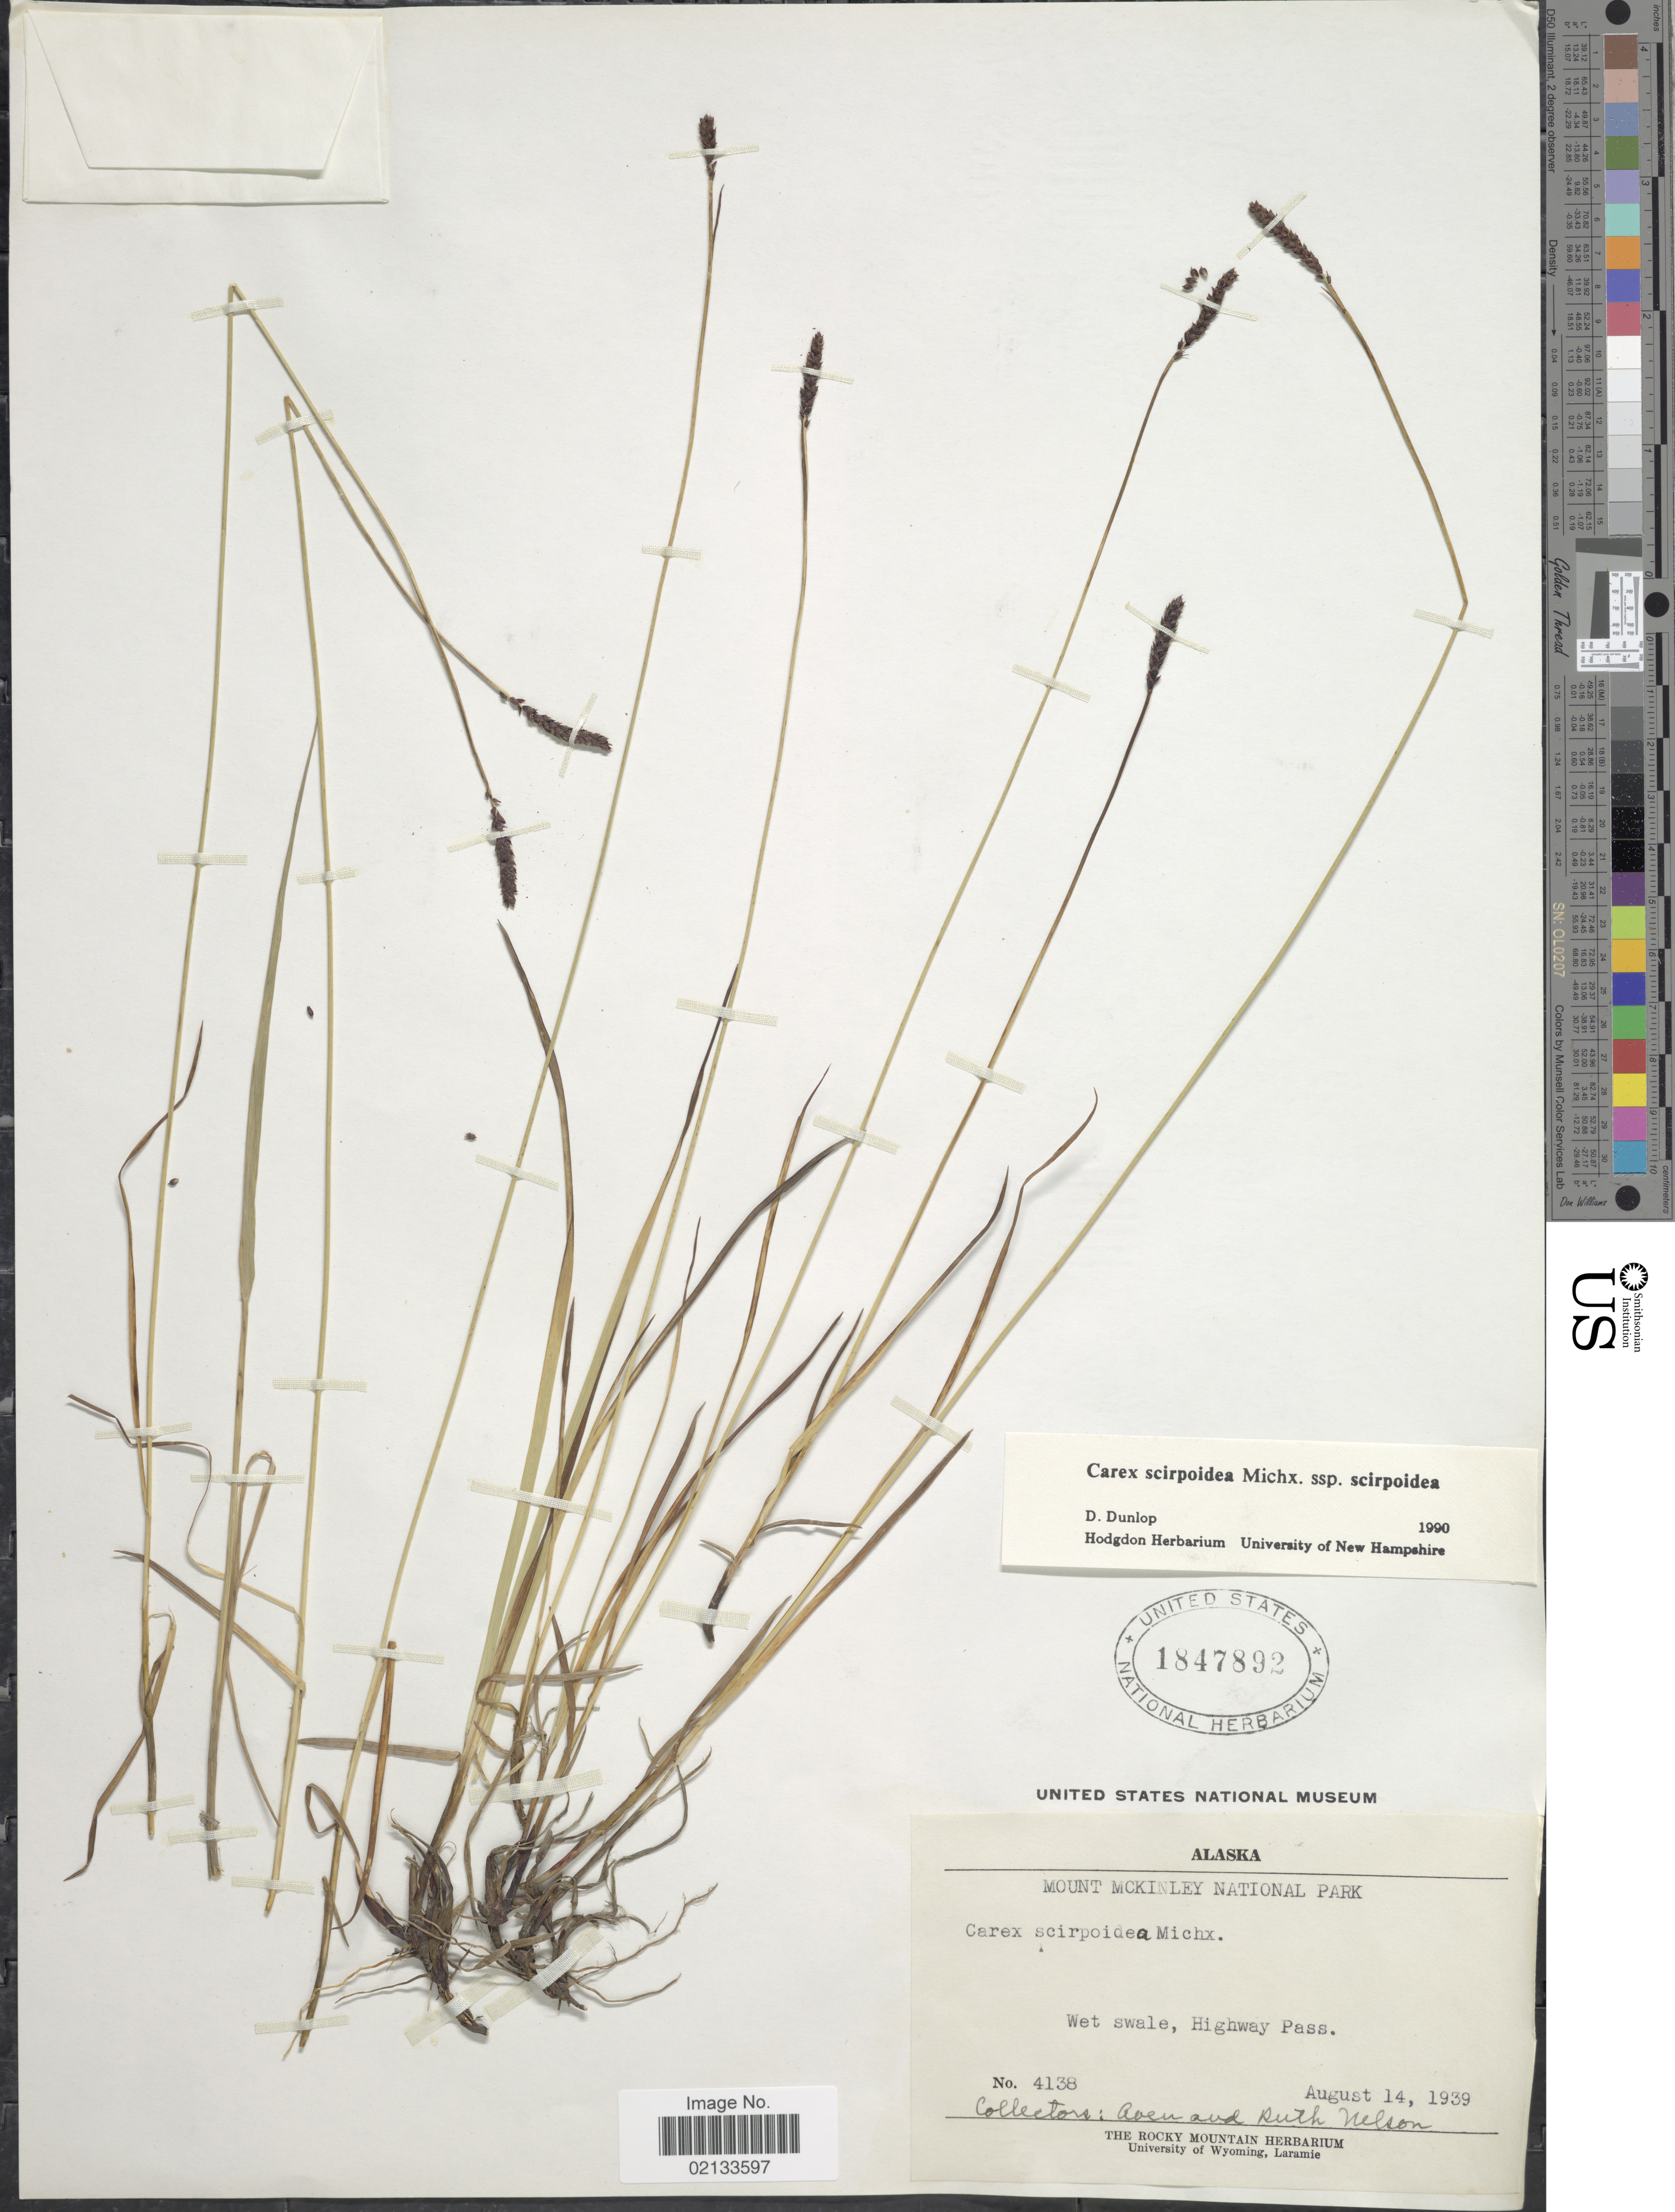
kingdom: Plantae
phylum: Tracheophyta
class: Liliopsida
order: Poales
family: Cyperaceae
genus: Carex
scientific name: Carex scirpoidea subsp. scirpoidea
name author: Michx.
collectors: A. Nelson & R. A. Nelson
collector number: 4138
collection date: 1939-08-14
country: United States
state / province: Alaska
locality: Mount McKinley National Park, Wet swale, Highway Pass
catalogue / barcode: US 1847892